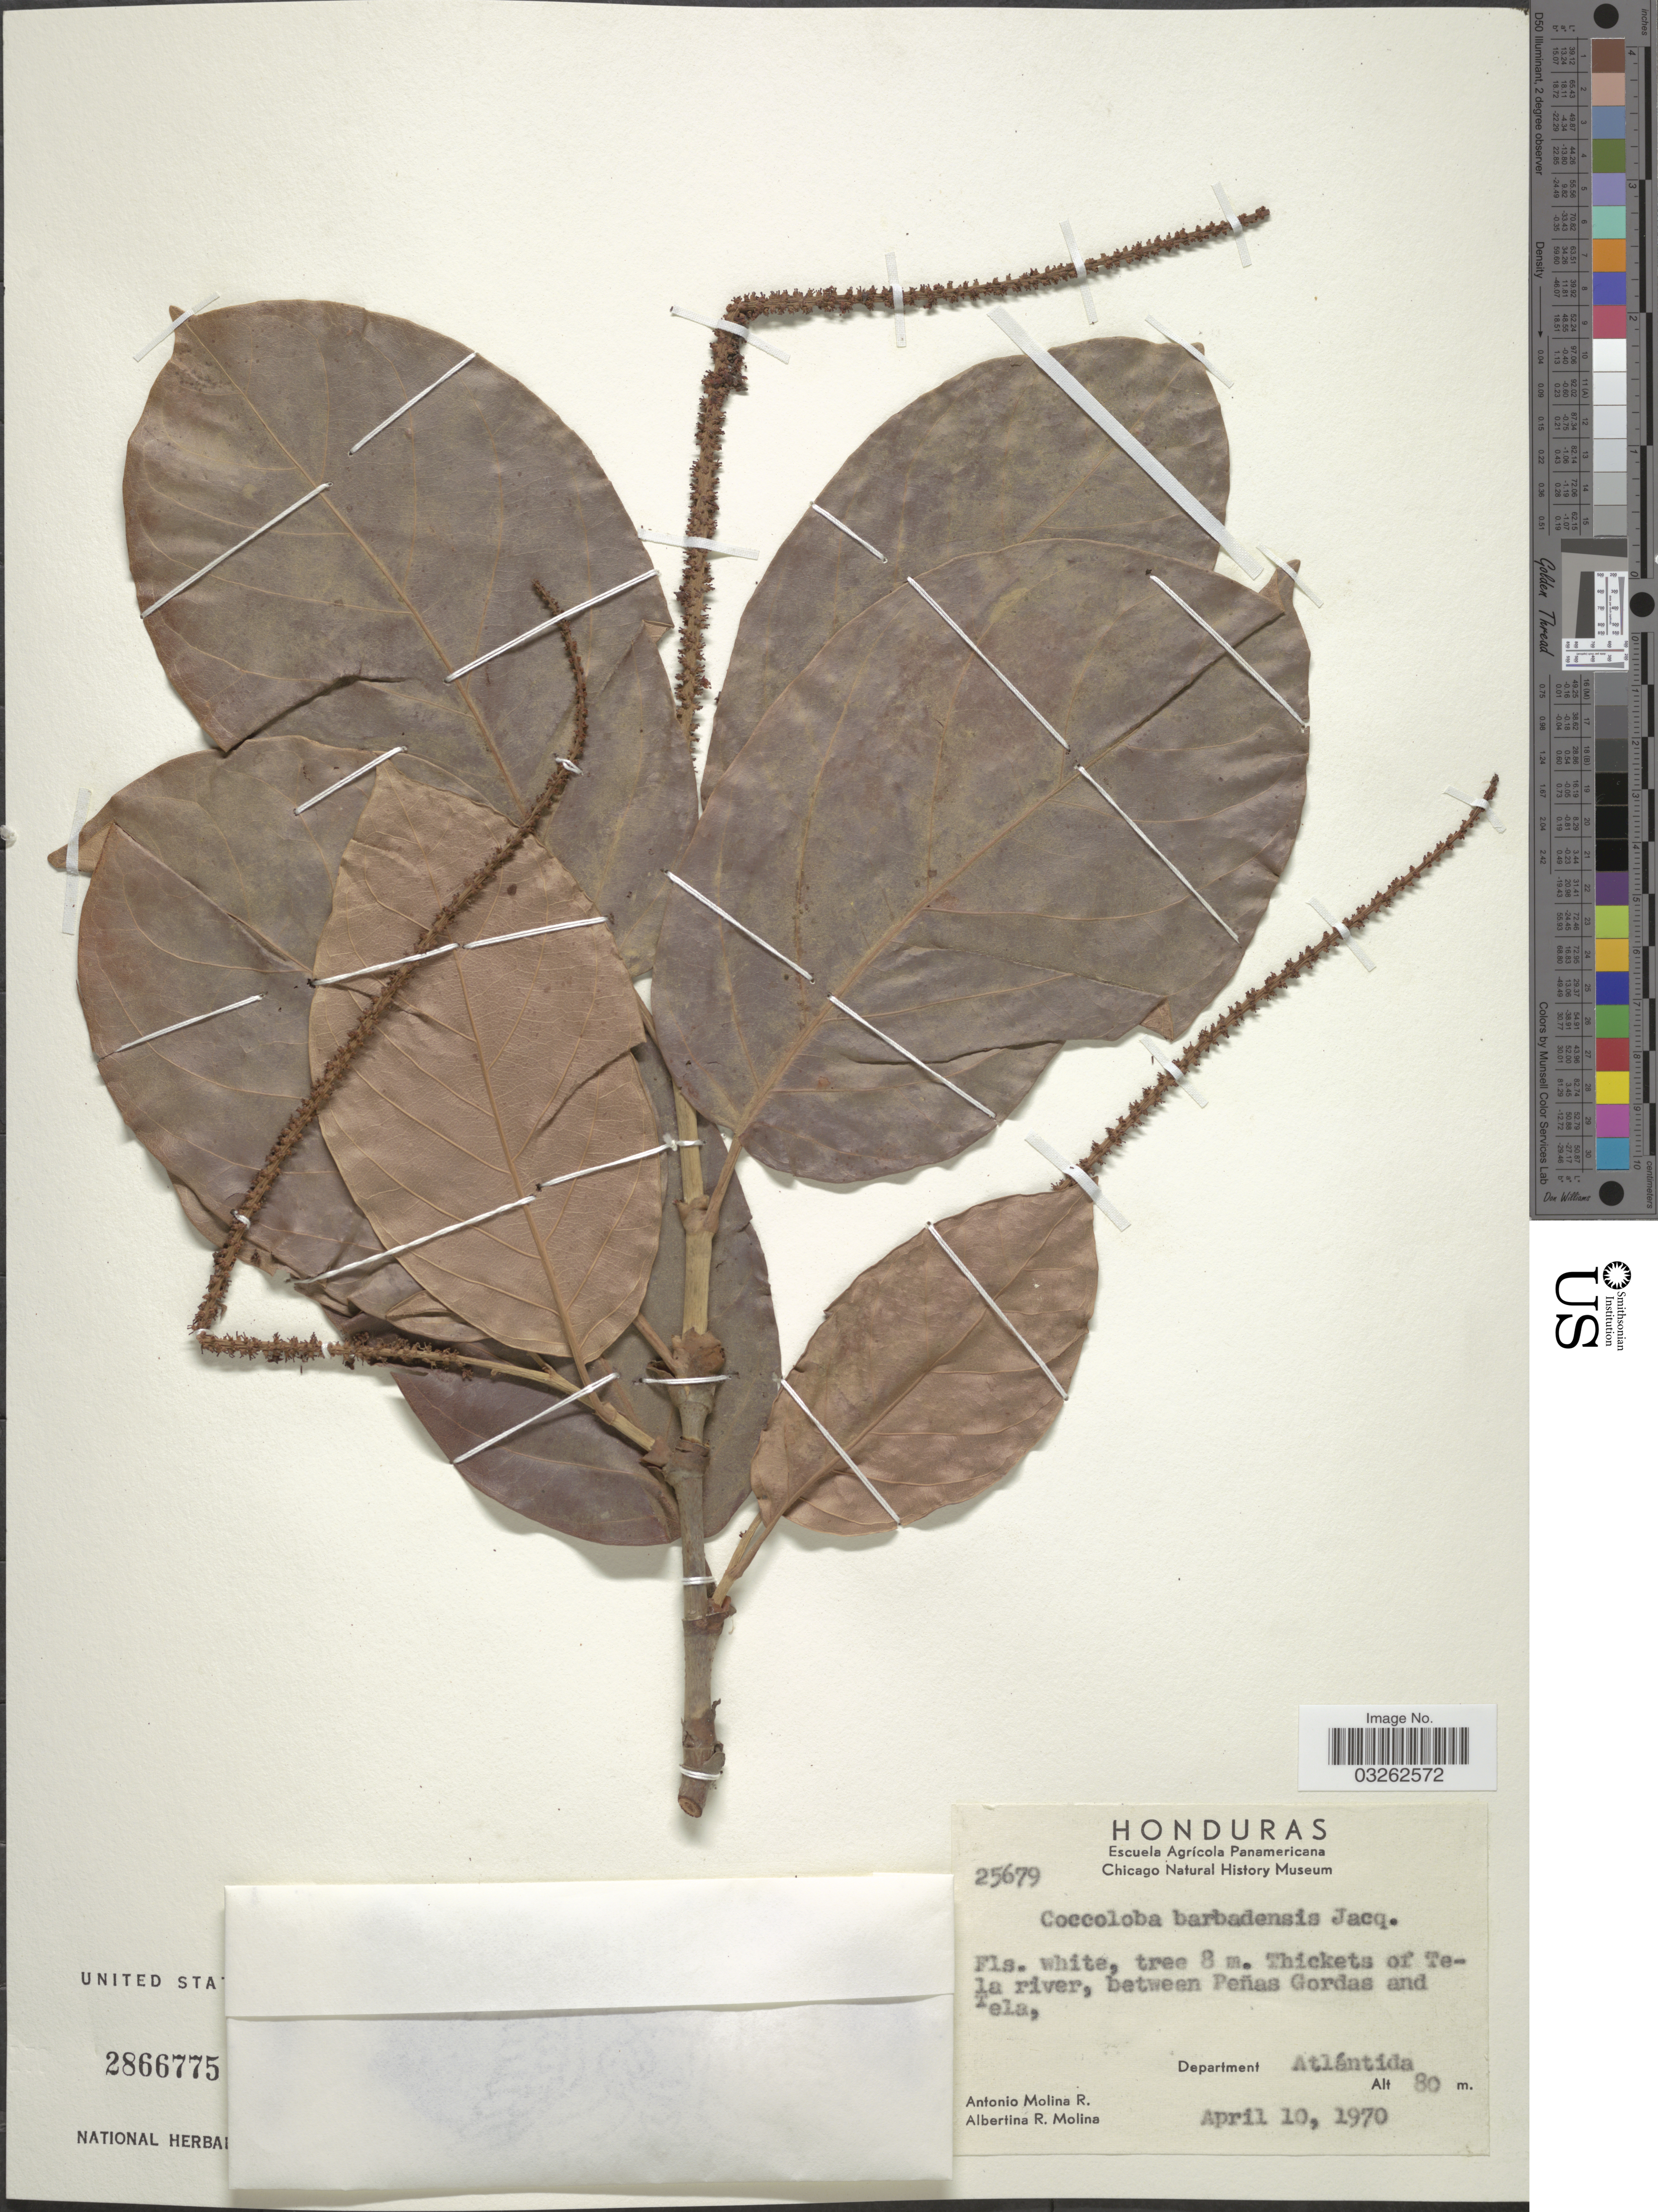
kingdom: Plantae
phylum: Tracheophyta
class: Magnoliopsida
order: Caryophyllales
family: Polygonaceae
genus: Coccoloba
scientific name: Coccoloba barbadensis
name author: Jacq.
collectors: A. Molina R. & A. R. Molina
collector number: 25679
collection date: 1970-04-10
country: Honduras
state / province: Atlántida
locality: Thickets of Tela river, between Peñas Gordas and Tela, Department Atlántida.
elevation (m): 80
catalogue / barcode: US 2866775